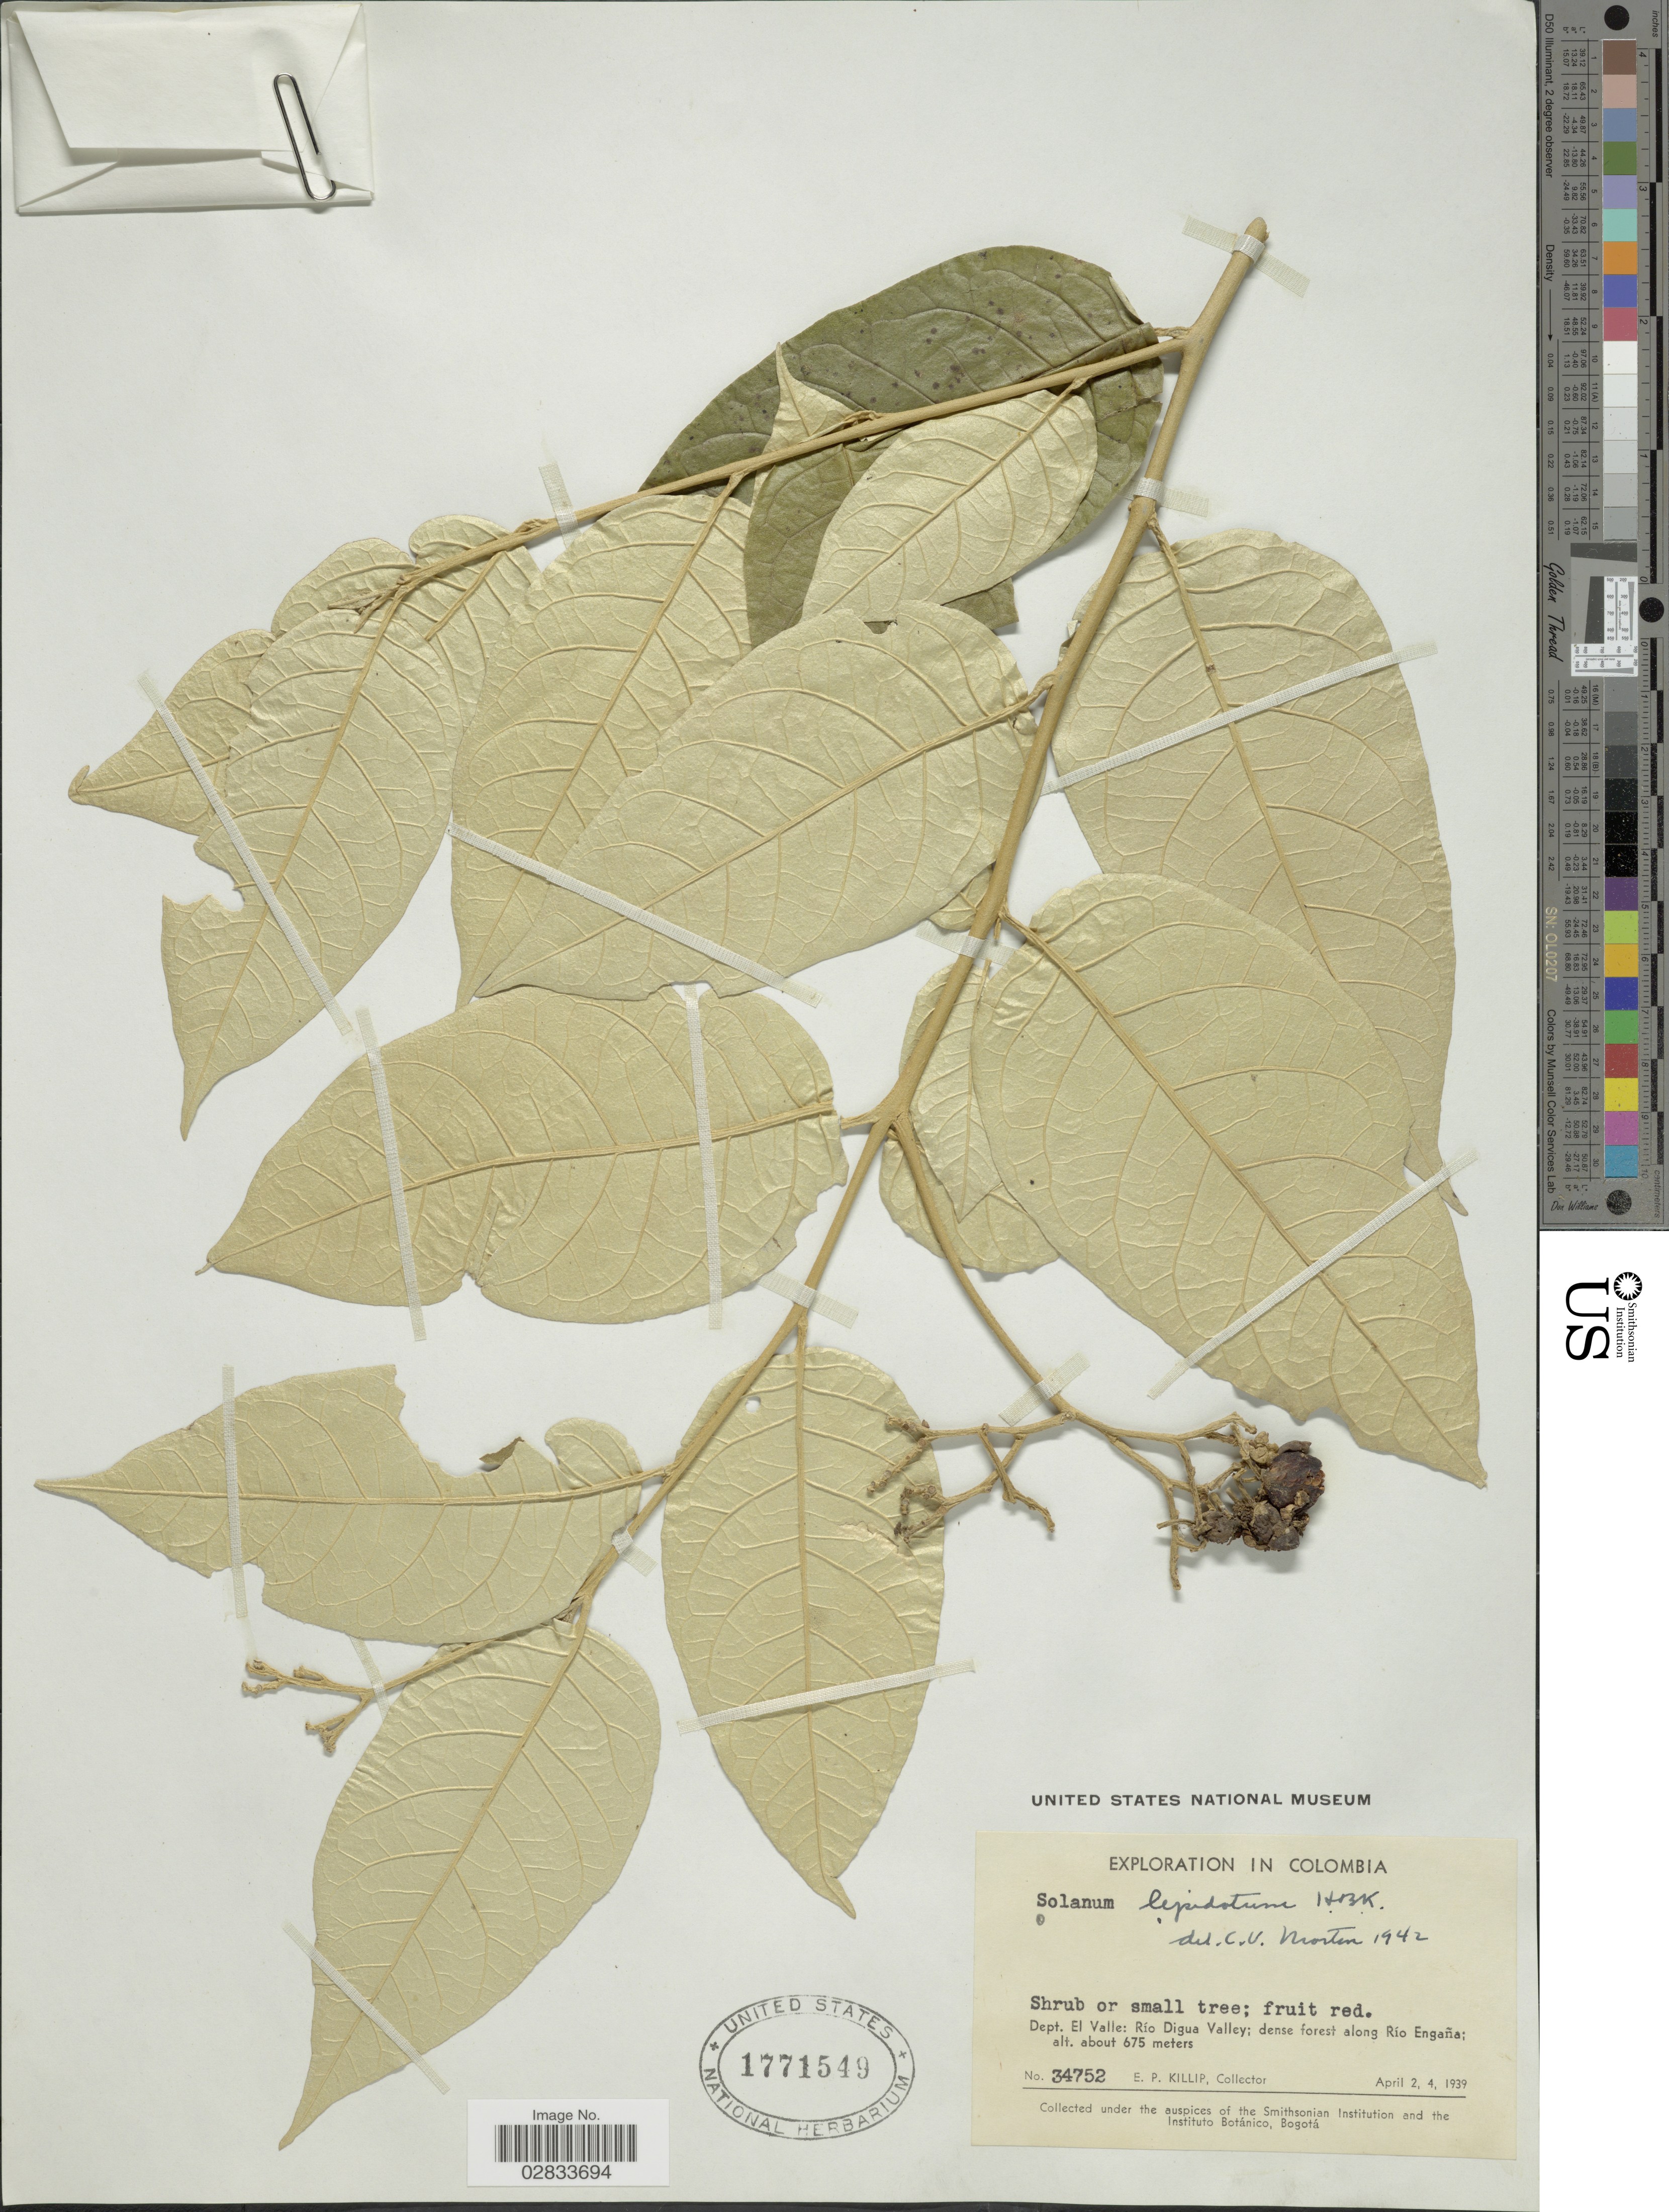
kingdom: Plantae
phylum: Tracheophyta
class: Magnoliopsida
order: Solanales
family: Solanaceae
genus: Solanum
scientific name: Solanum lepidotum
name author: Humb. & Bonpl. ex Dunal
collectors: E. P. Killip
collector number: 34752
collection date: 1939-04-02/1939-04-04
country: Colombia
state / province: Valle del Cauca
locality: Dept. El Valle: Río Digua Valley; dense forest along Río Engaña.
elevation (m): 675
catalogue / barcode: US 1771549